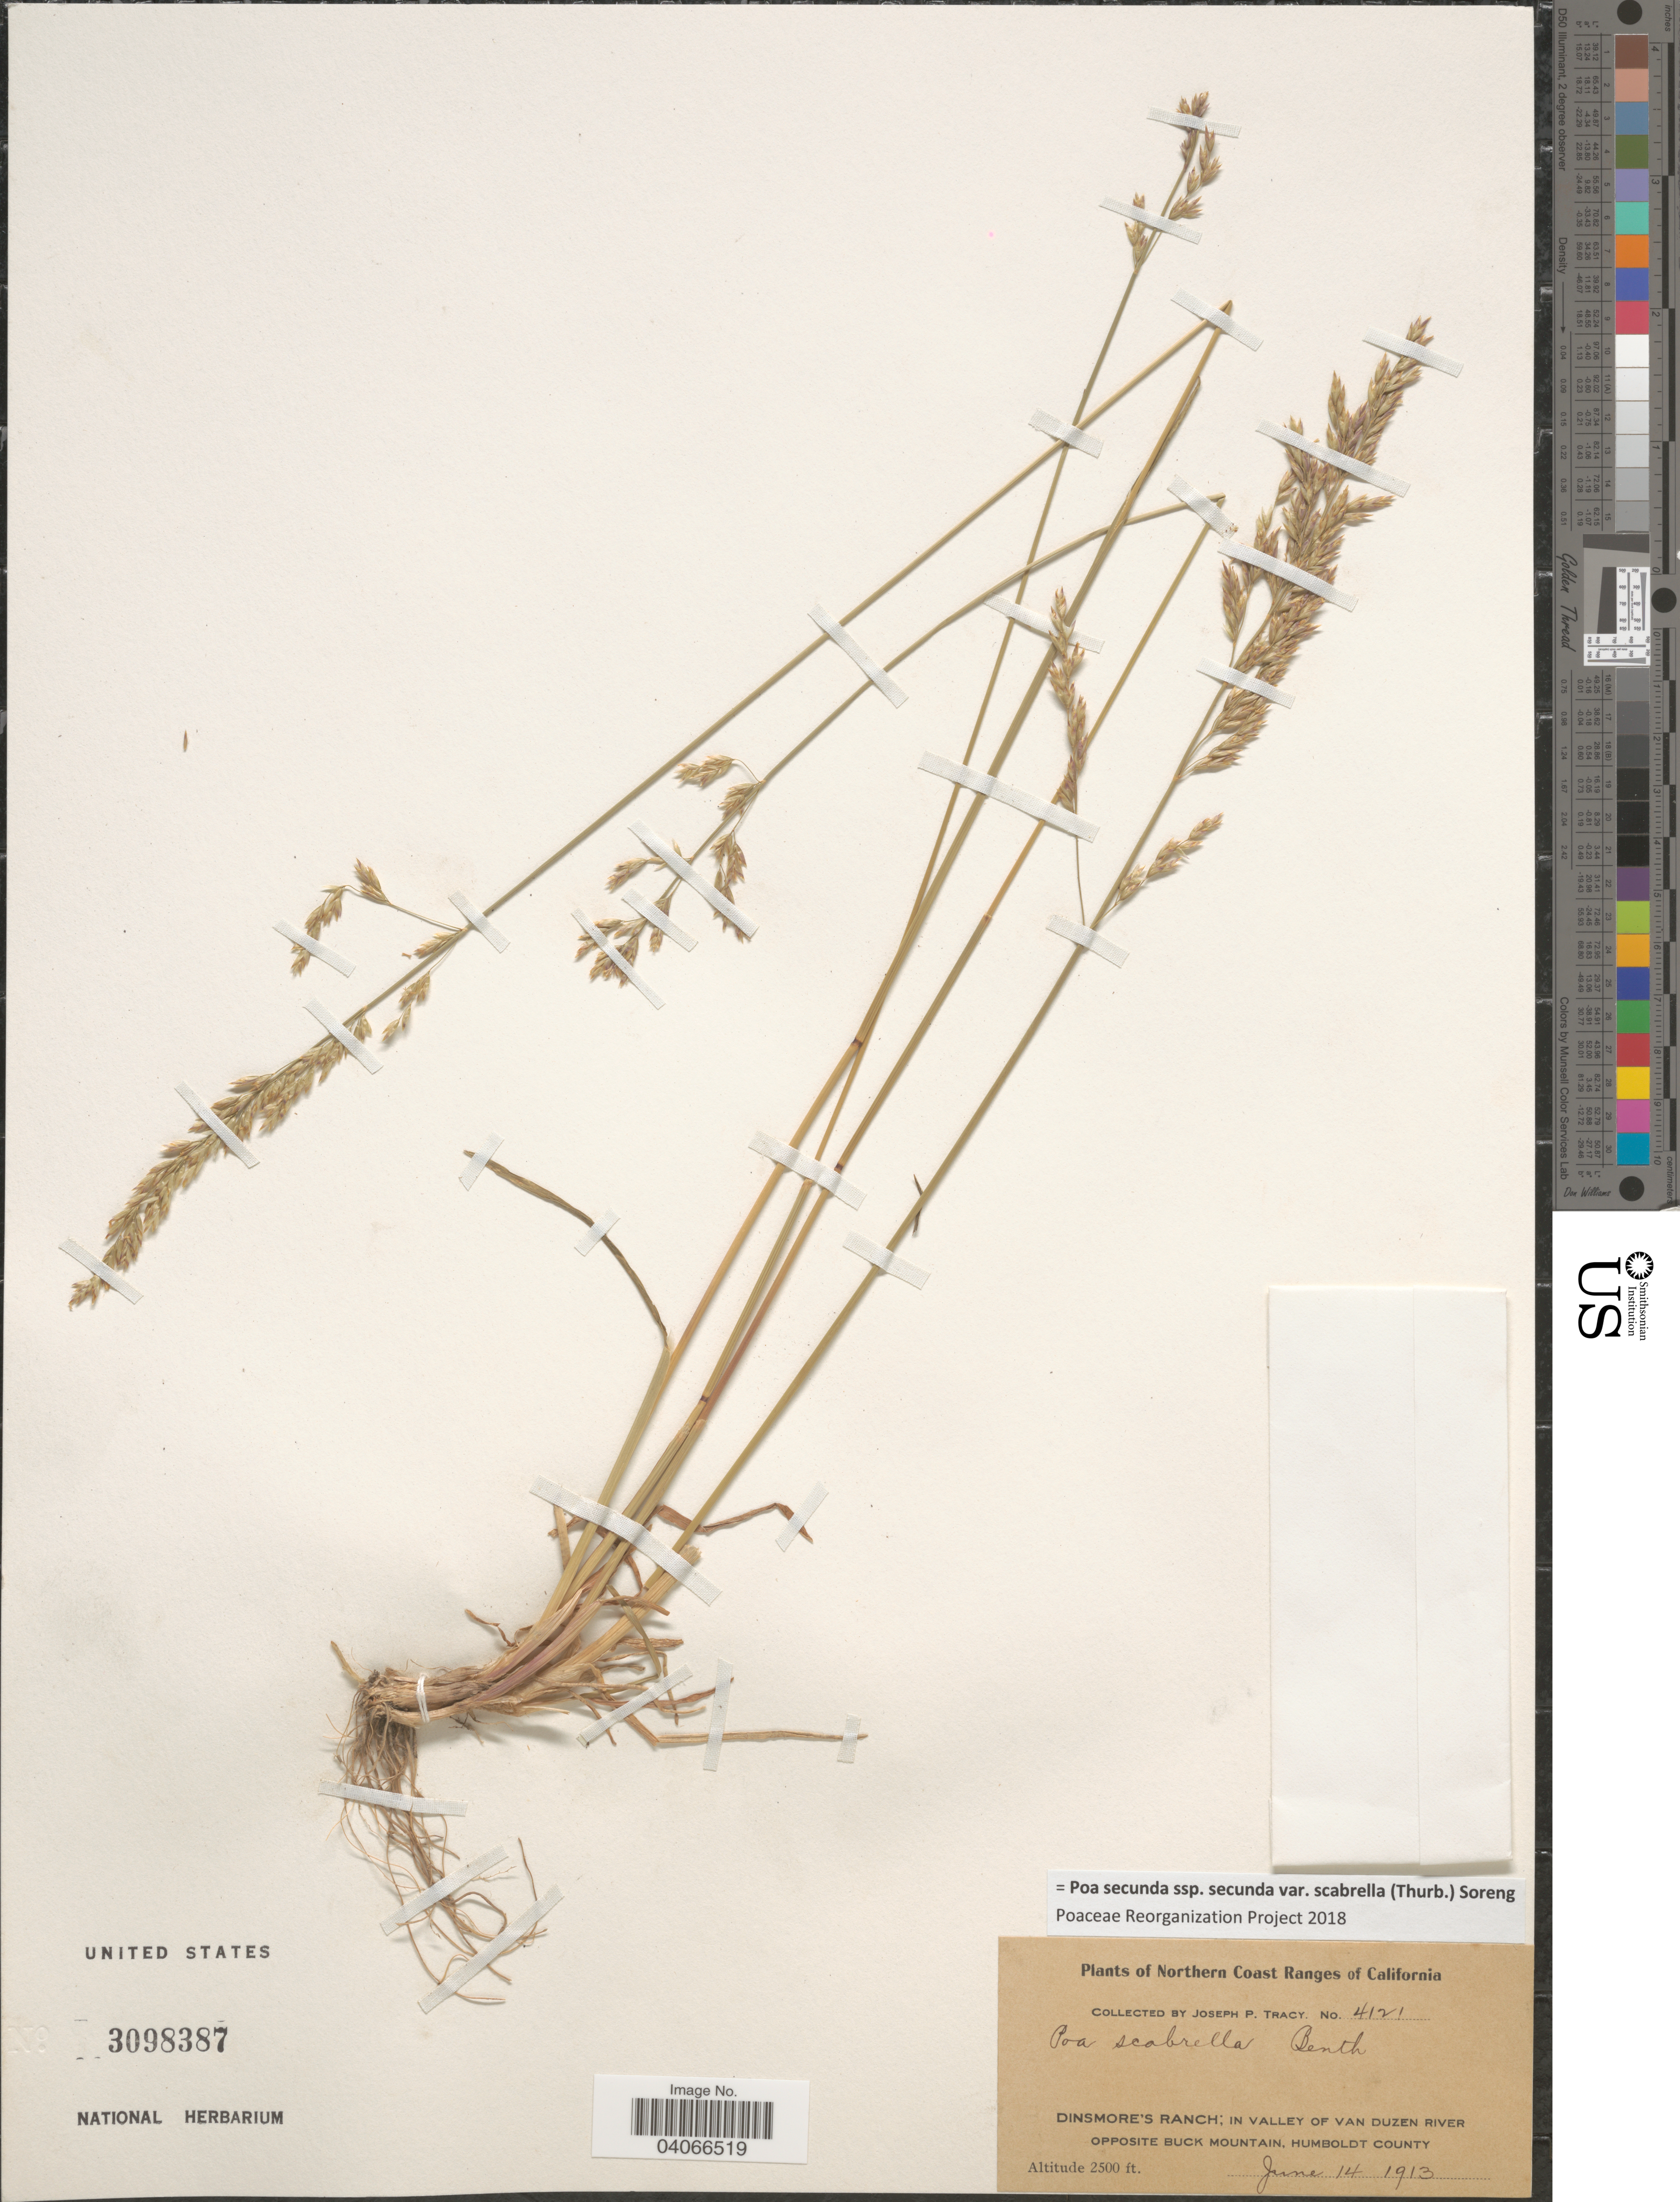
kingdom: Plantae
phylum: Tracheophyta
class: Liliopsida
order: Poales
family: Poaceae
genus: Poa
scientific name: Poa secunda subsp. secunda var. scabrella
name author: (Thurb.) Soreng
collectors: J. Tracy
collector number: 4121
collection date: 1913-06-14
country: United States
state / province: California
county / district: Humboldt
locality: Northern Coast Ranges of California. Dinsmore's Ranch; in Valley of Van Duzen River opposite Buck Mountain, Humboldt County.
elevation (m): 762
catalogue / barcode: US 3098387